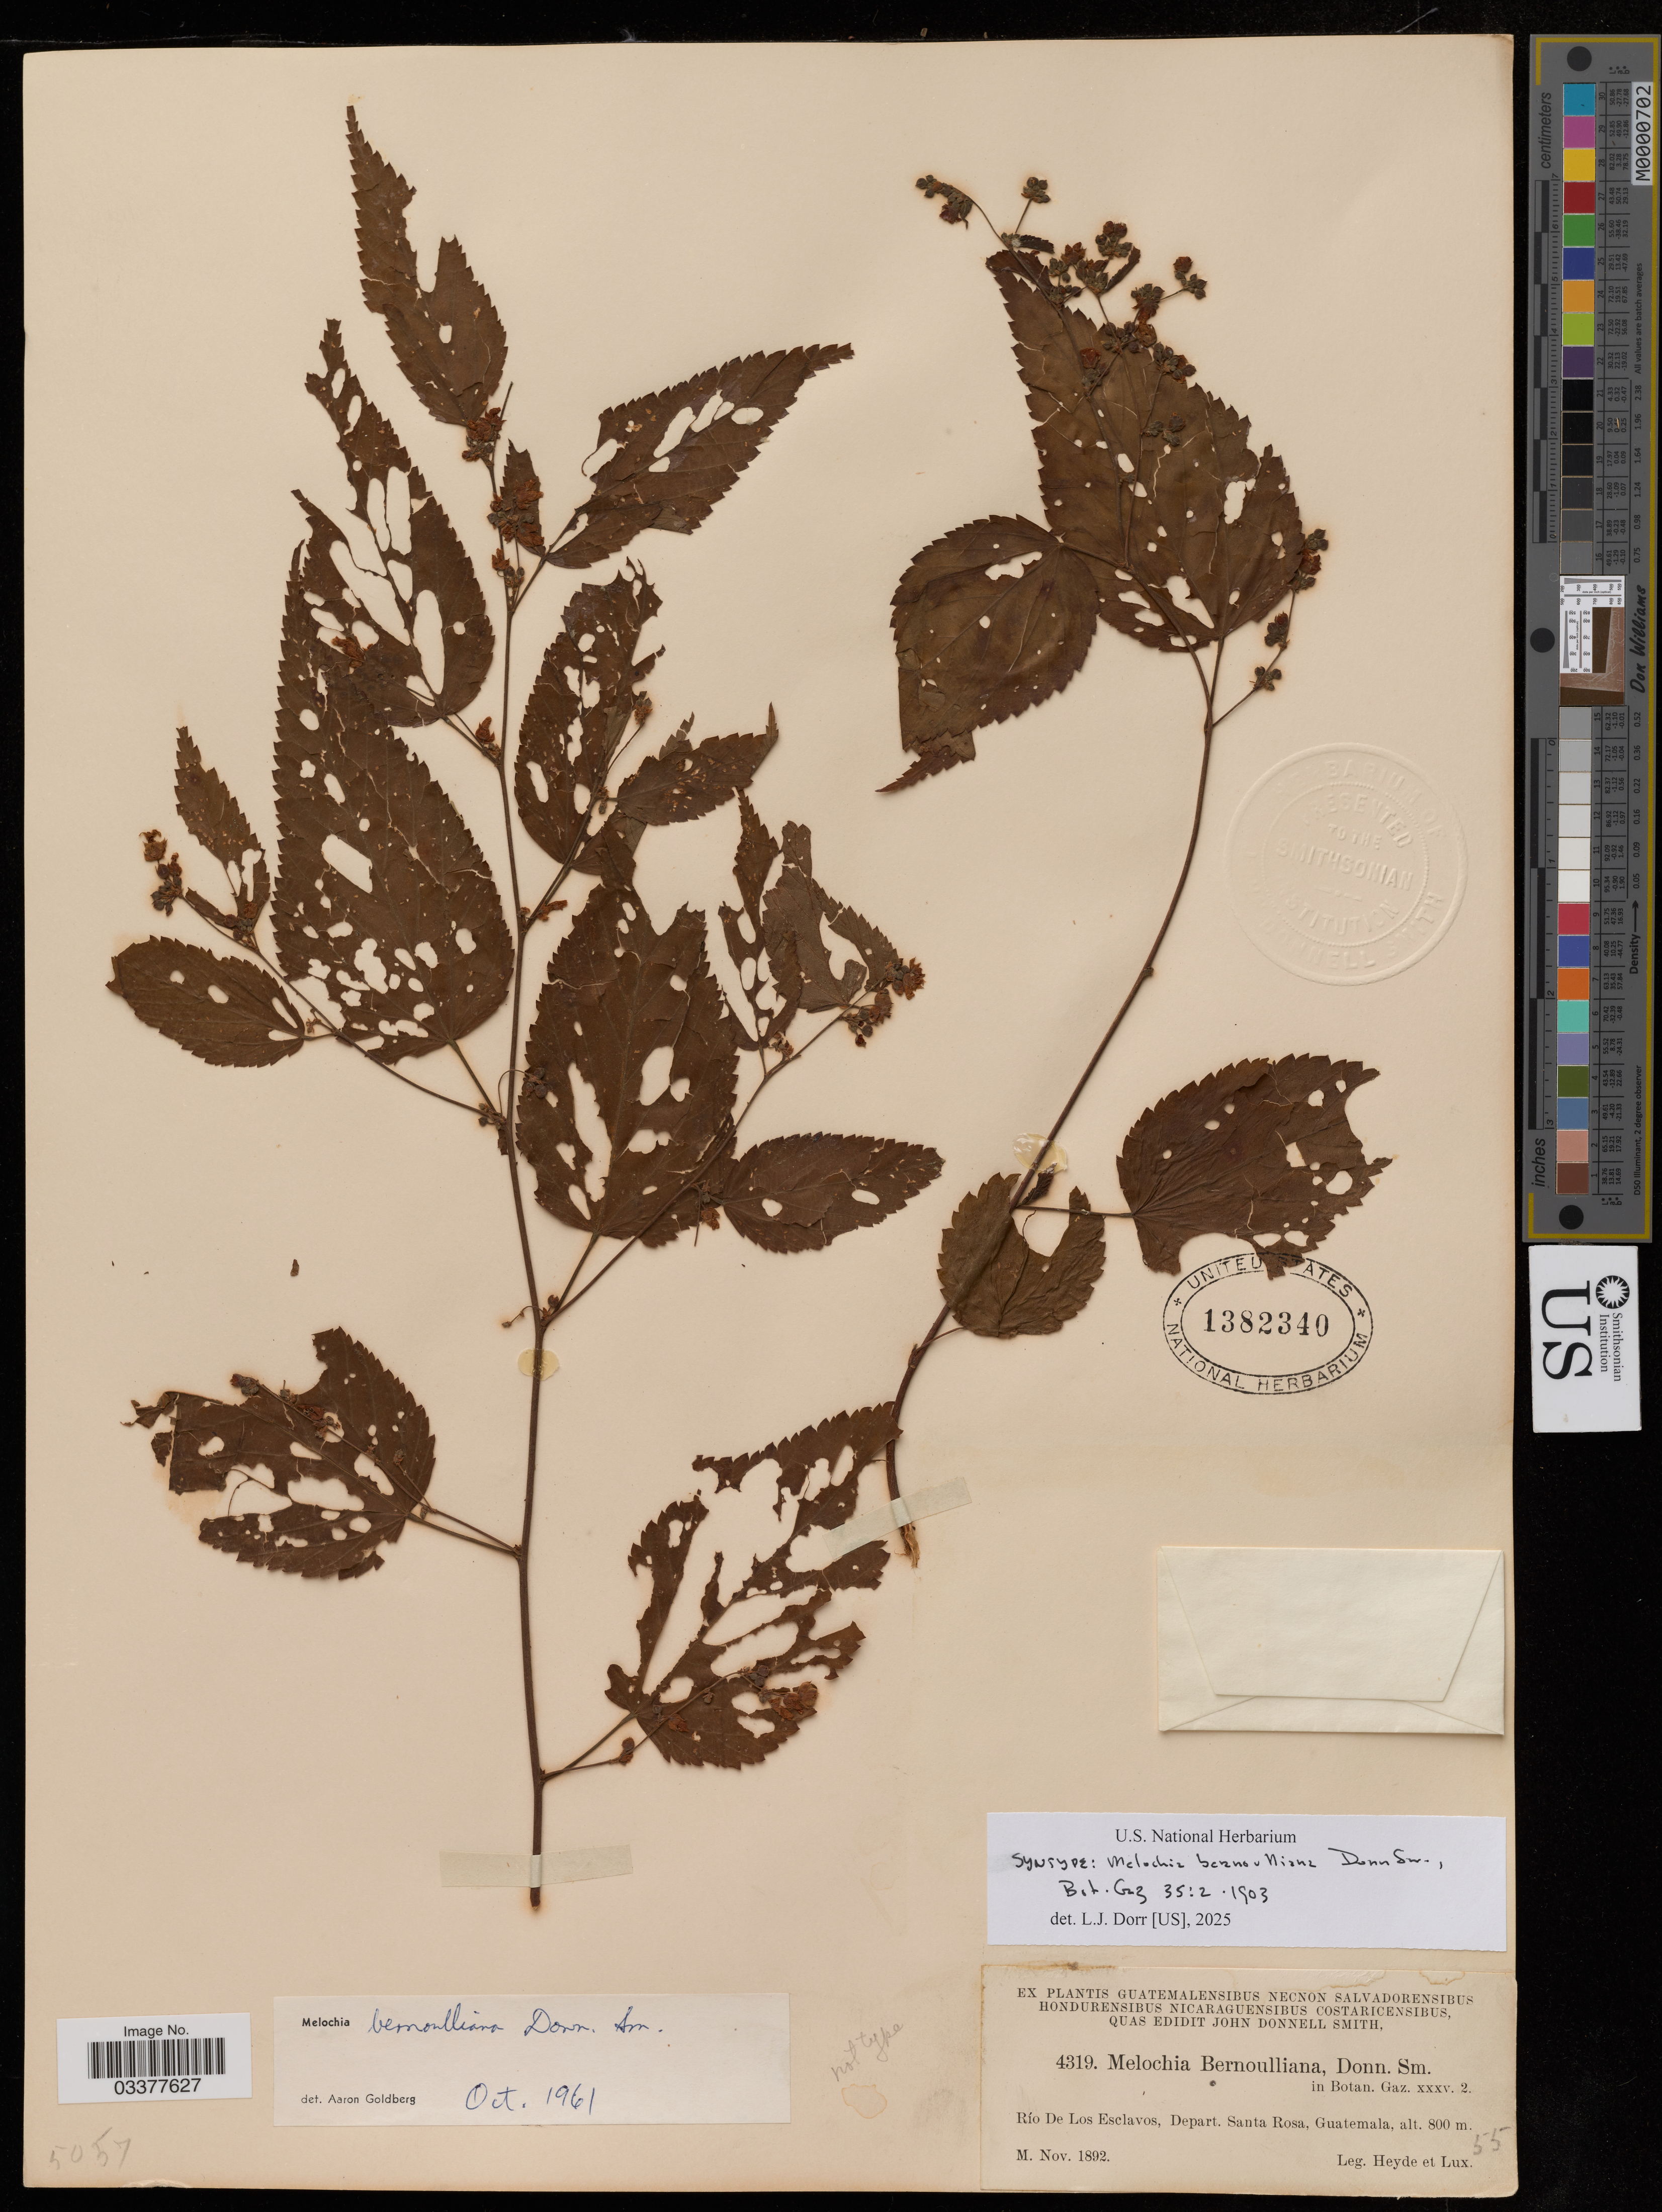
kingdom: Plantae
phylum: Tracheophyta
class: Magnoliopsida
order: Malvales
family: Malvaceae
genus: Melochia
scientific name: Melochia bernoulliana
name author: Donn. Sm.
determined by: Dorr, Laurence J., Curator (BOT), Smithsonian Institution - National Museum of Natural History (UNITED STATES)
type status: Syntype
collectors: Heyde & Lux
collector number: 4319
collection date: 1892-11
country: Guatemala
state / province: Santa Rosa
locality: Río De Los Esclavos, Depart. Santa Rosa.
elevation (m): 800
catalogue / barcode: US 1382340